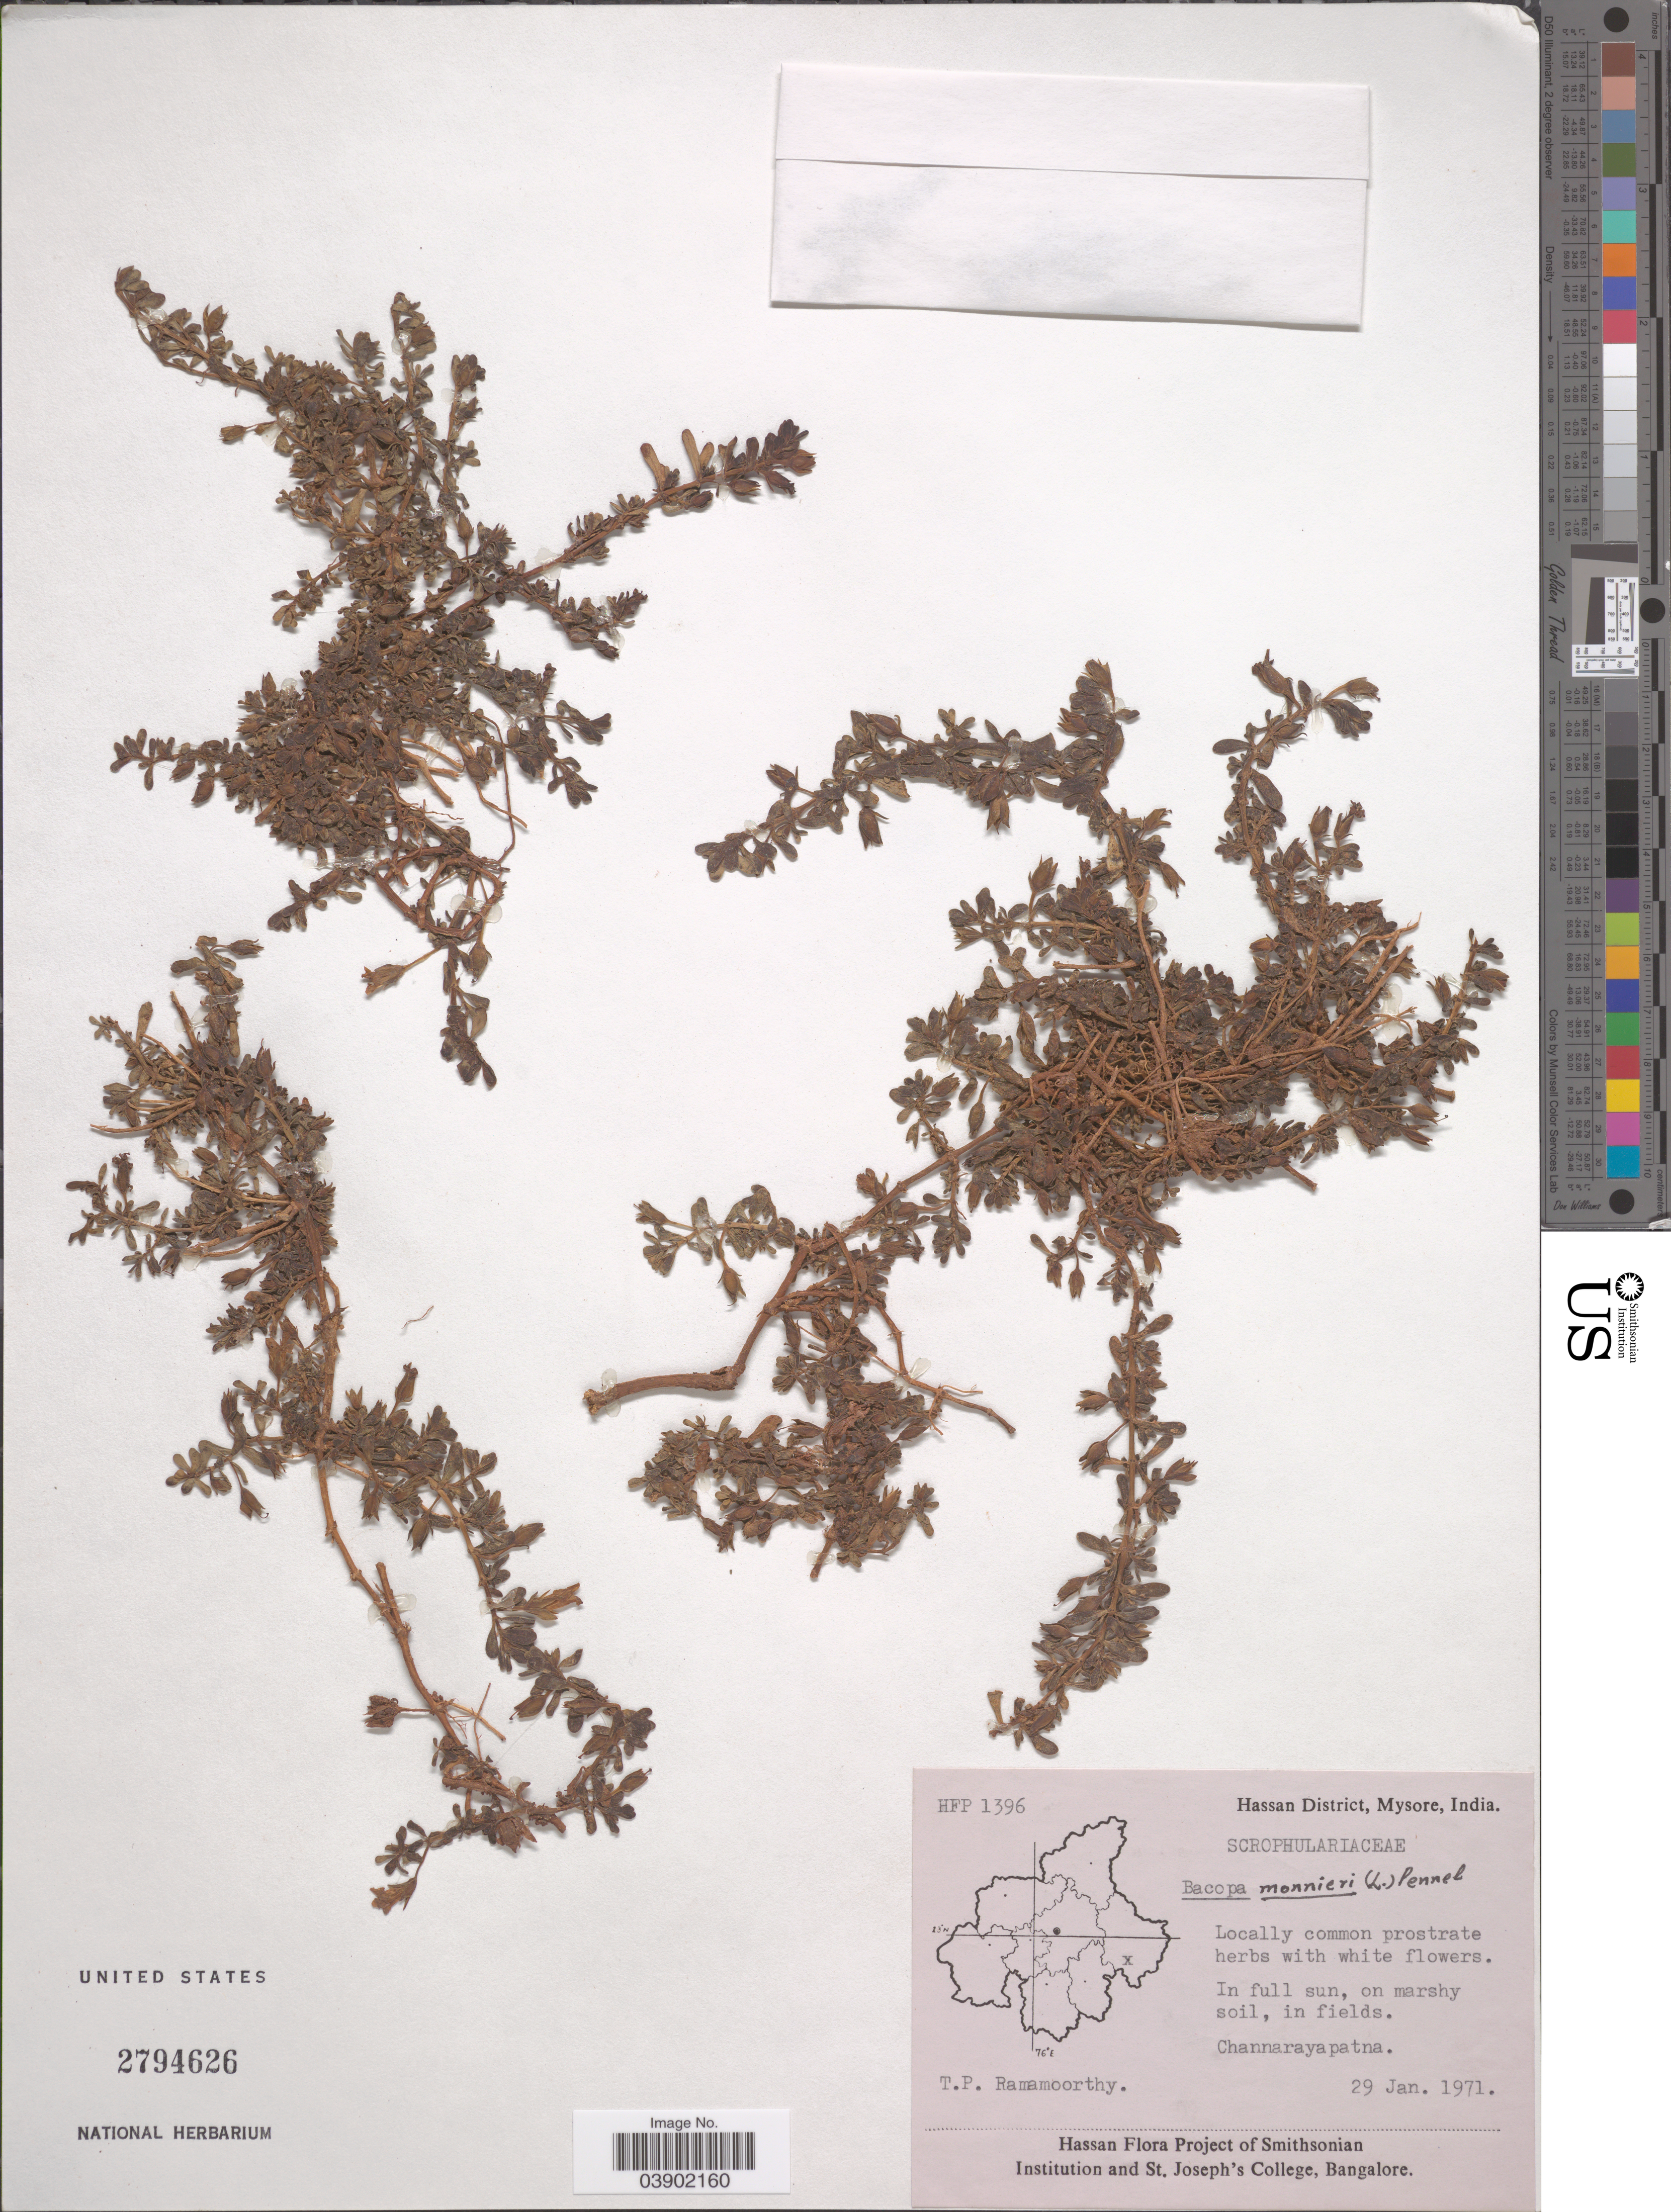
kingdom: Plantae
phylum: Tracheophyta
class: Magnoliopsida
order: Lamiales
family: Plantaginaceae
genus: Bacopa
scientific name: Bacopa monnieri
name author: (L.) Wettst.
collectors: T. P. Ramamoorthy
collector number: HFP 1396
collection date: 1971-01-29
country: India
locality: Hassan District, Mysore. Channarayapatna.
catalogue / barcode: US 2794626